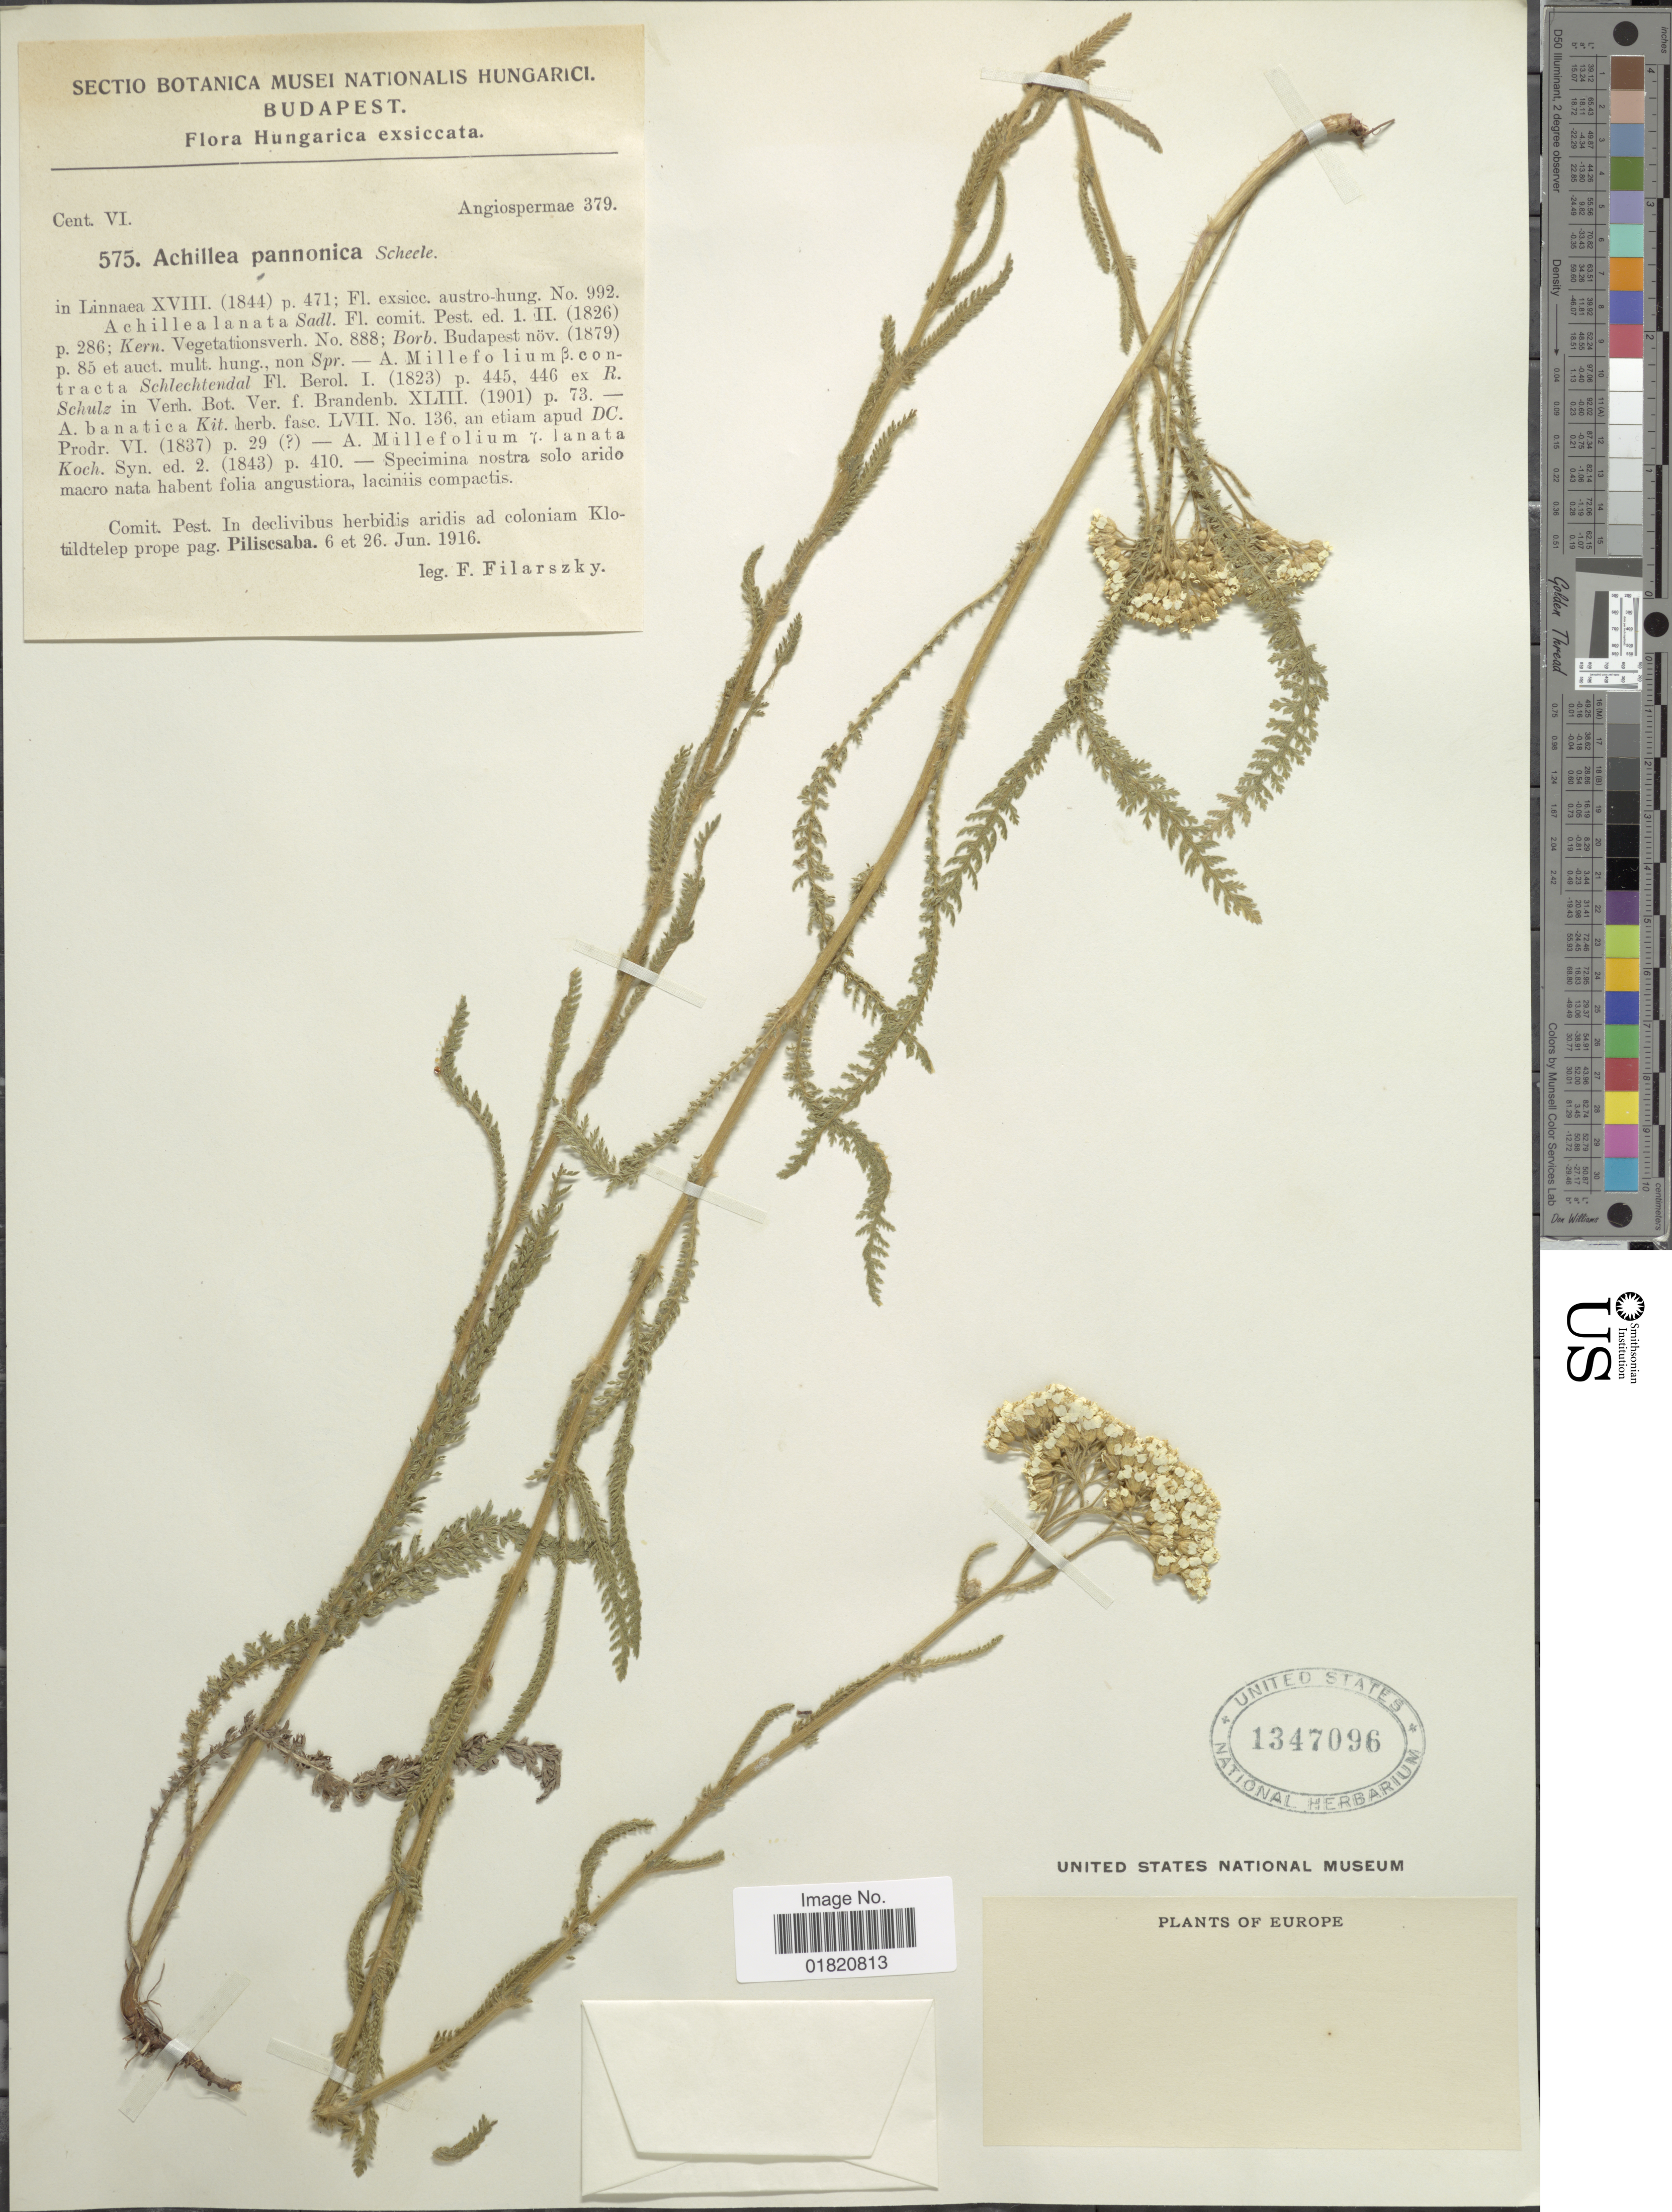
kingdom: Plantae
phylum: Tracheophyta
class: Magnoliopsida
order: Asterales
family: Asteraceae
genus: Achillea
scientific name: Achillea pannonica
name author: Scheele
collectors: F. Filarszky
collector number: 575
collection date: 1916-06-06/1916-06-26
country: Hungary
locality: Comit. Pest. In declivibus herbidis aridis ad coloniam Klotildtelep prope pag. Piliscsaba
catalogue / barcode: US 1347096